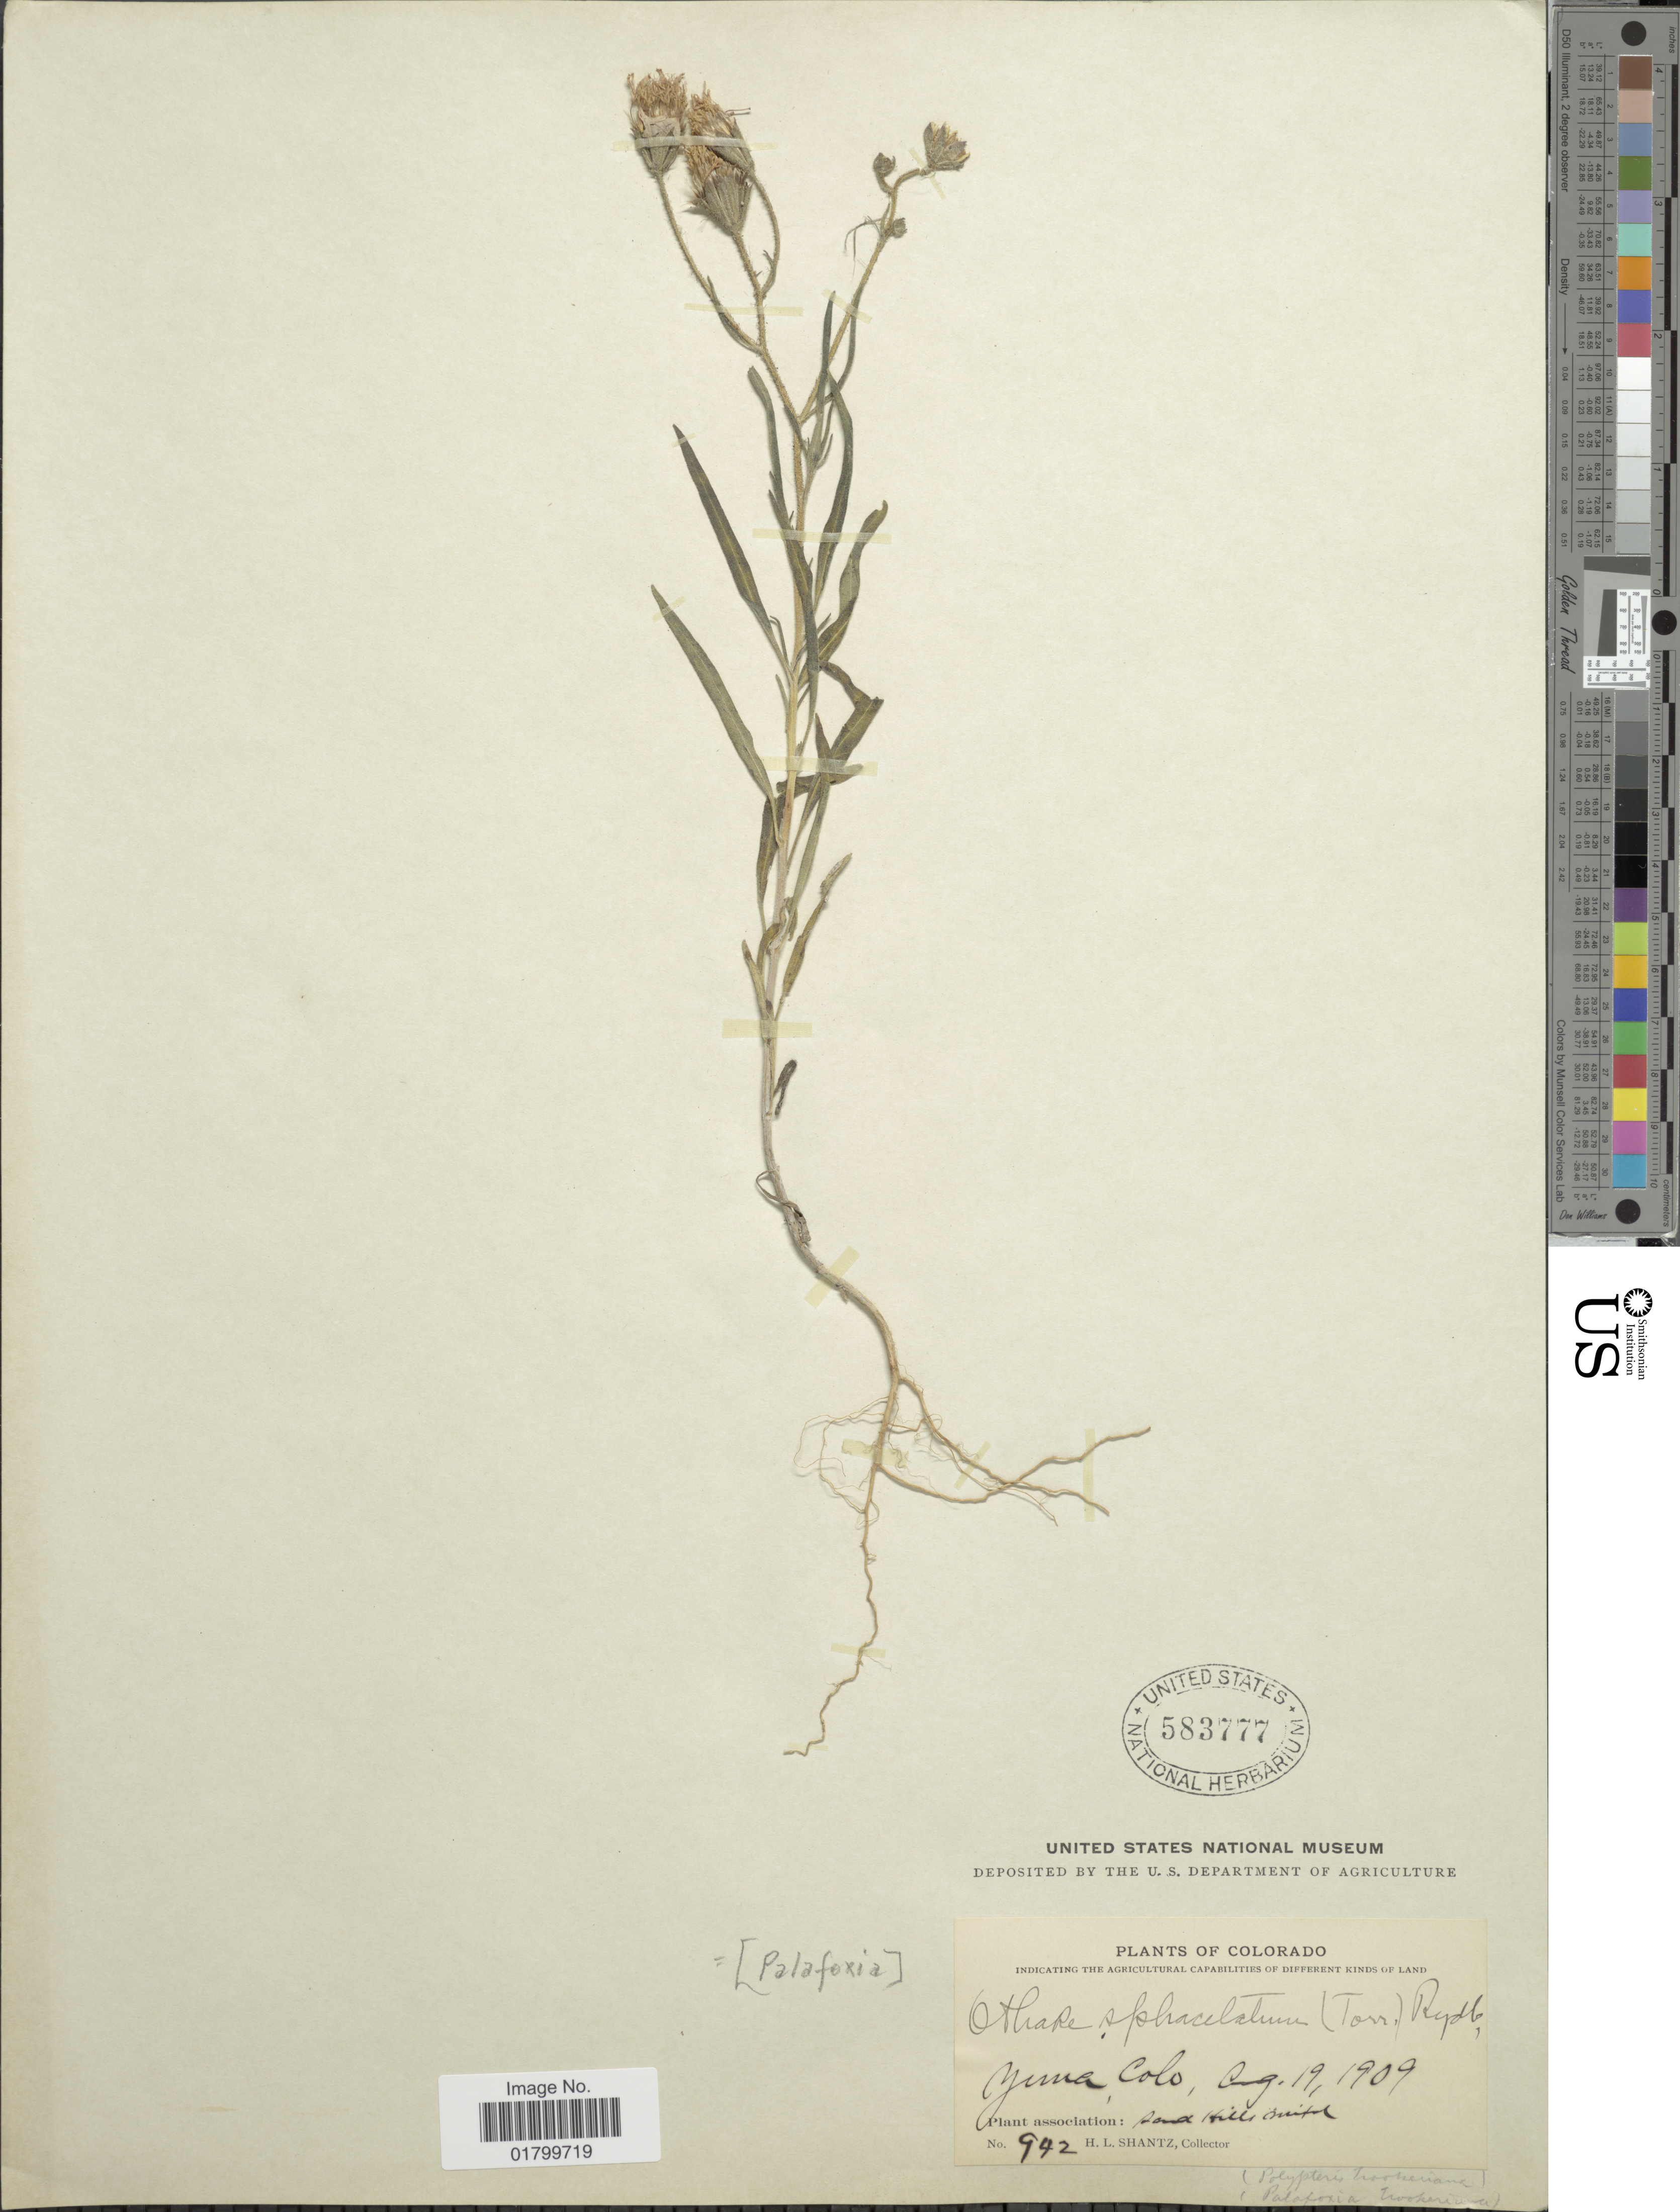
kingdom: Plantae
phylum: Tracheophyta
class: Magnoliopsida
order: Asterales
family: Asteraceae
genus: Palafoxia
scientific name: Palafoxia sphacelata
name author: (Nutt. ex Torr.) Cory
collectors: H. Shantz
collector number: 942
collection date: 1909-08-19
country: United States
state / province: Colorado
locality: Yuma Colo.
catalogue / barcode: US 583777